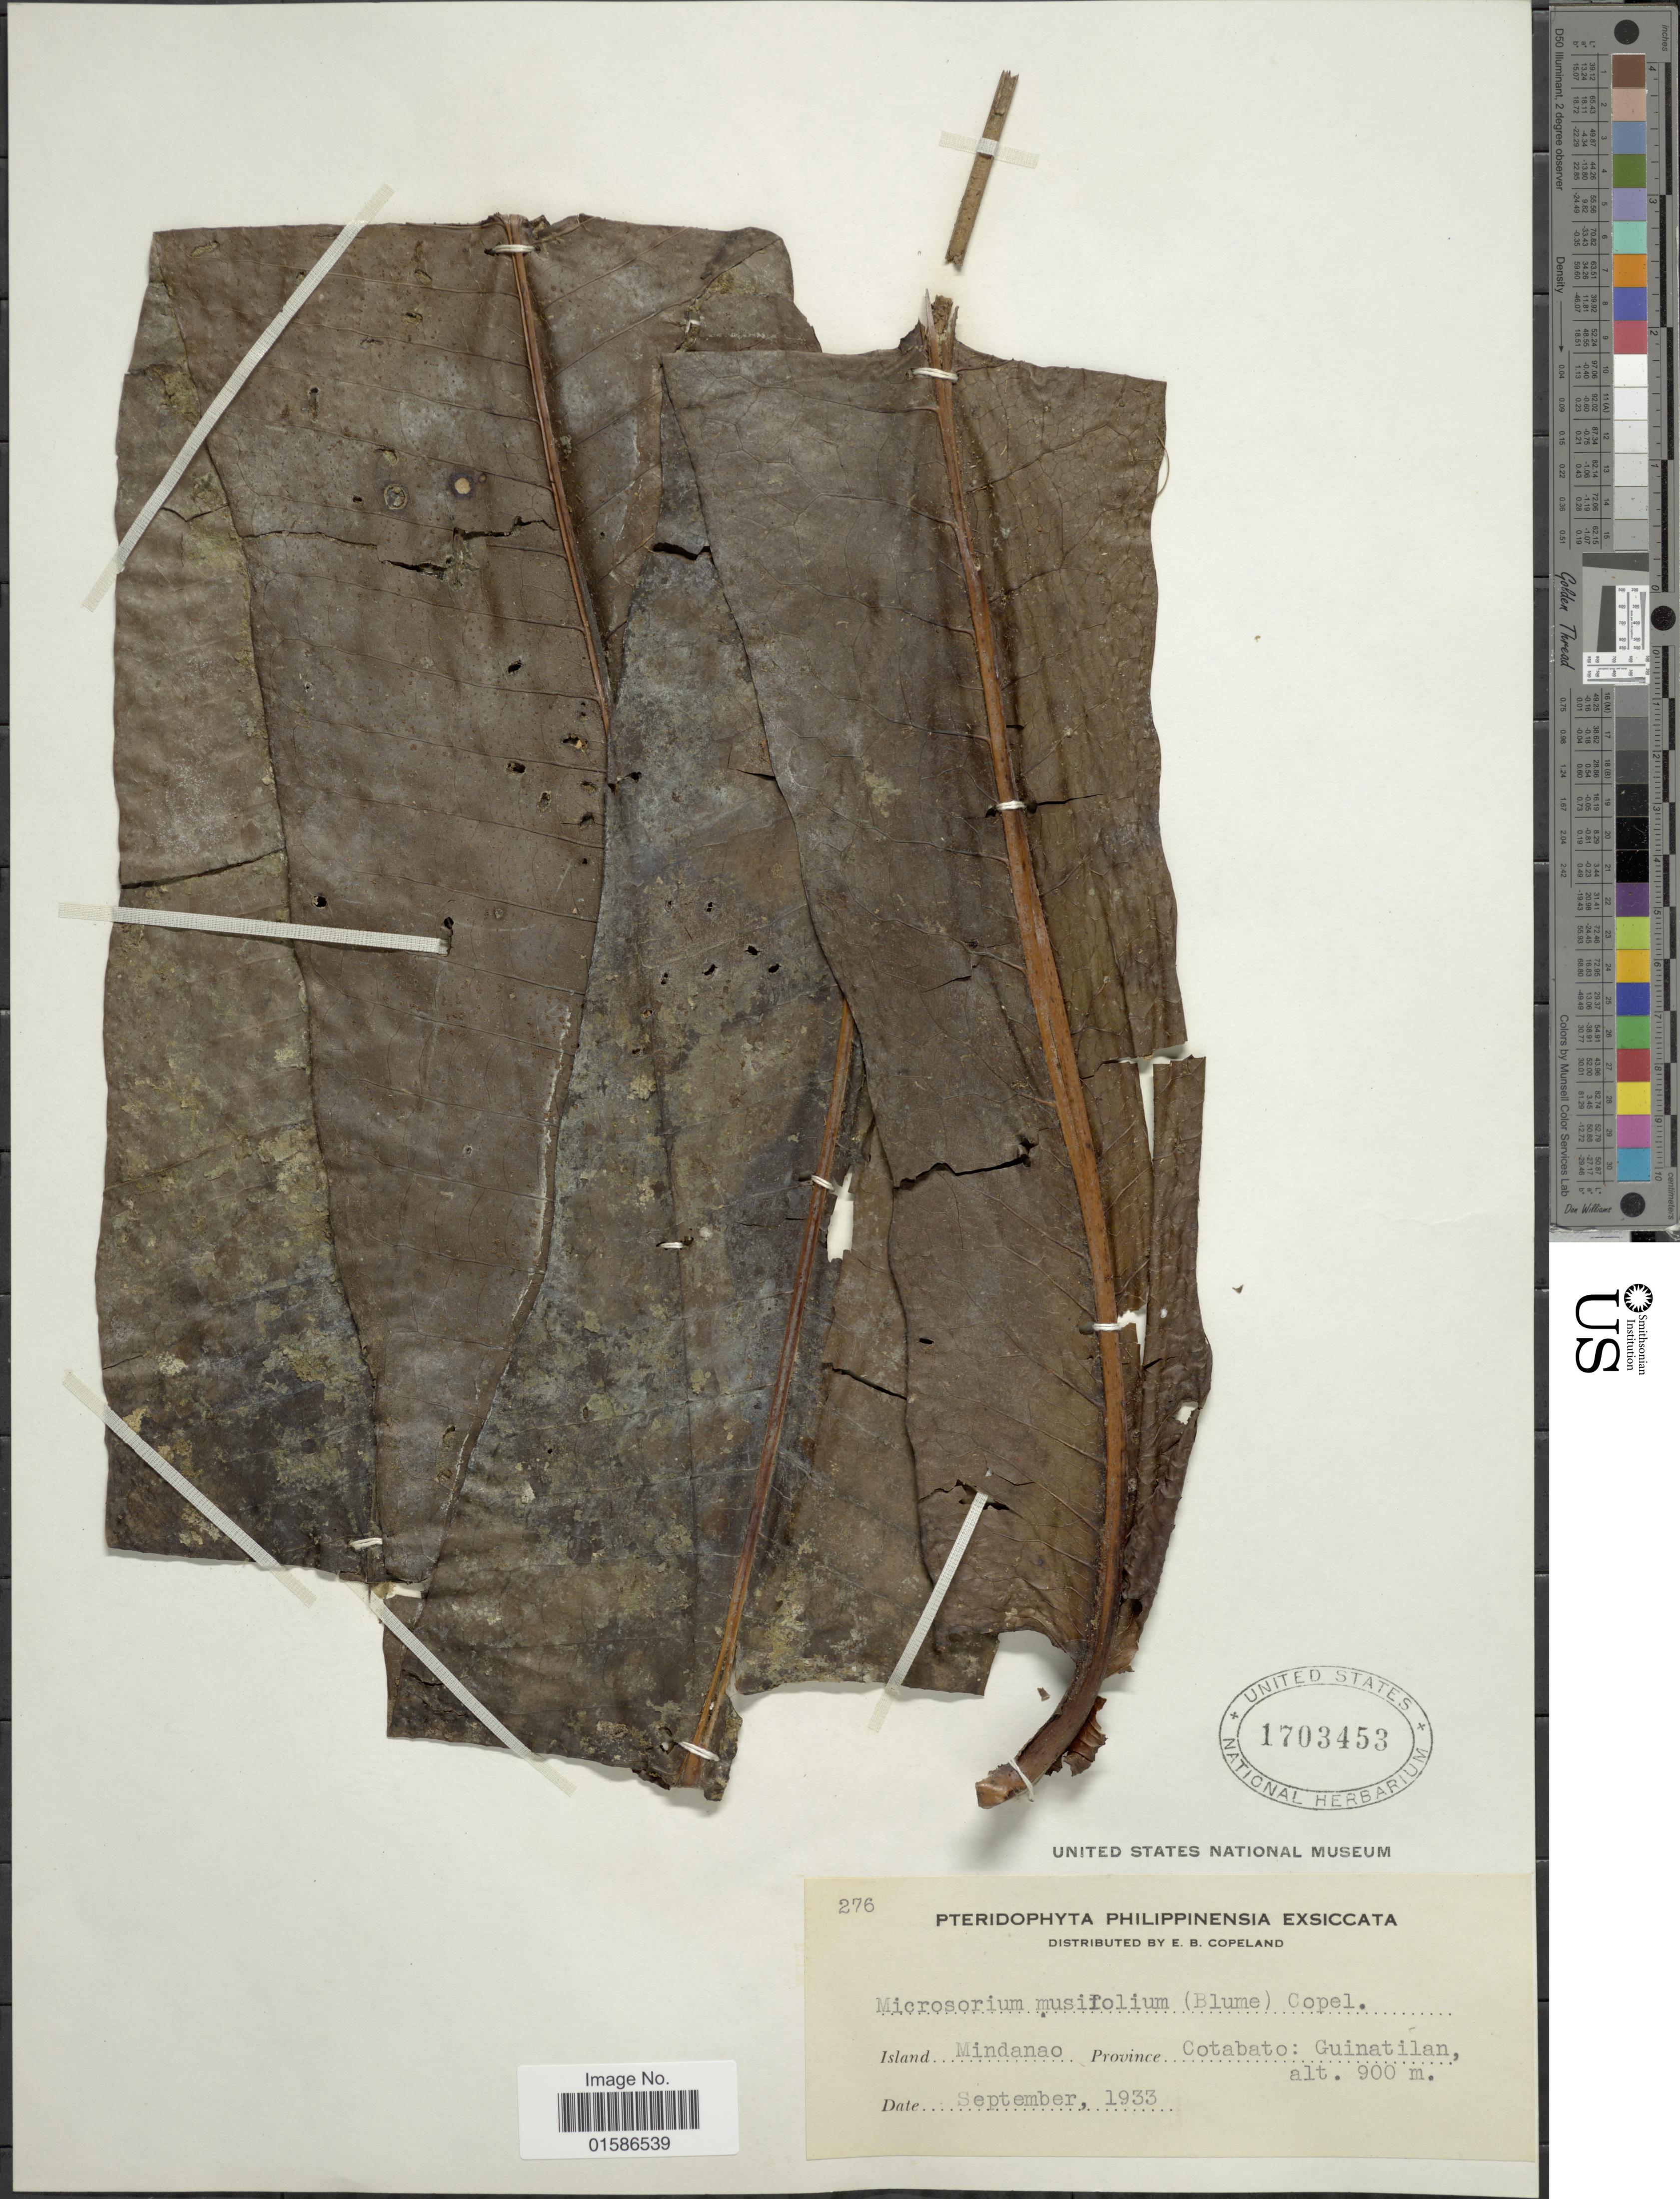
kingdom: Plantae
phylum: Tracheophyta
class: Polypodiopsida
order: Polypodiales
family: Polypodiaceae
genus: Microsorum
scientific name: Microsorum musifolium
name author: (Blume) Copel.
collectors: E. B. Copeland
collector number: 276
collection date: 1933-09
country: Philippines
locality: Island Mindanoa, Province Cotabato: Guinatilan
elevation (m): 900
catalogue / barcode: US 1703453